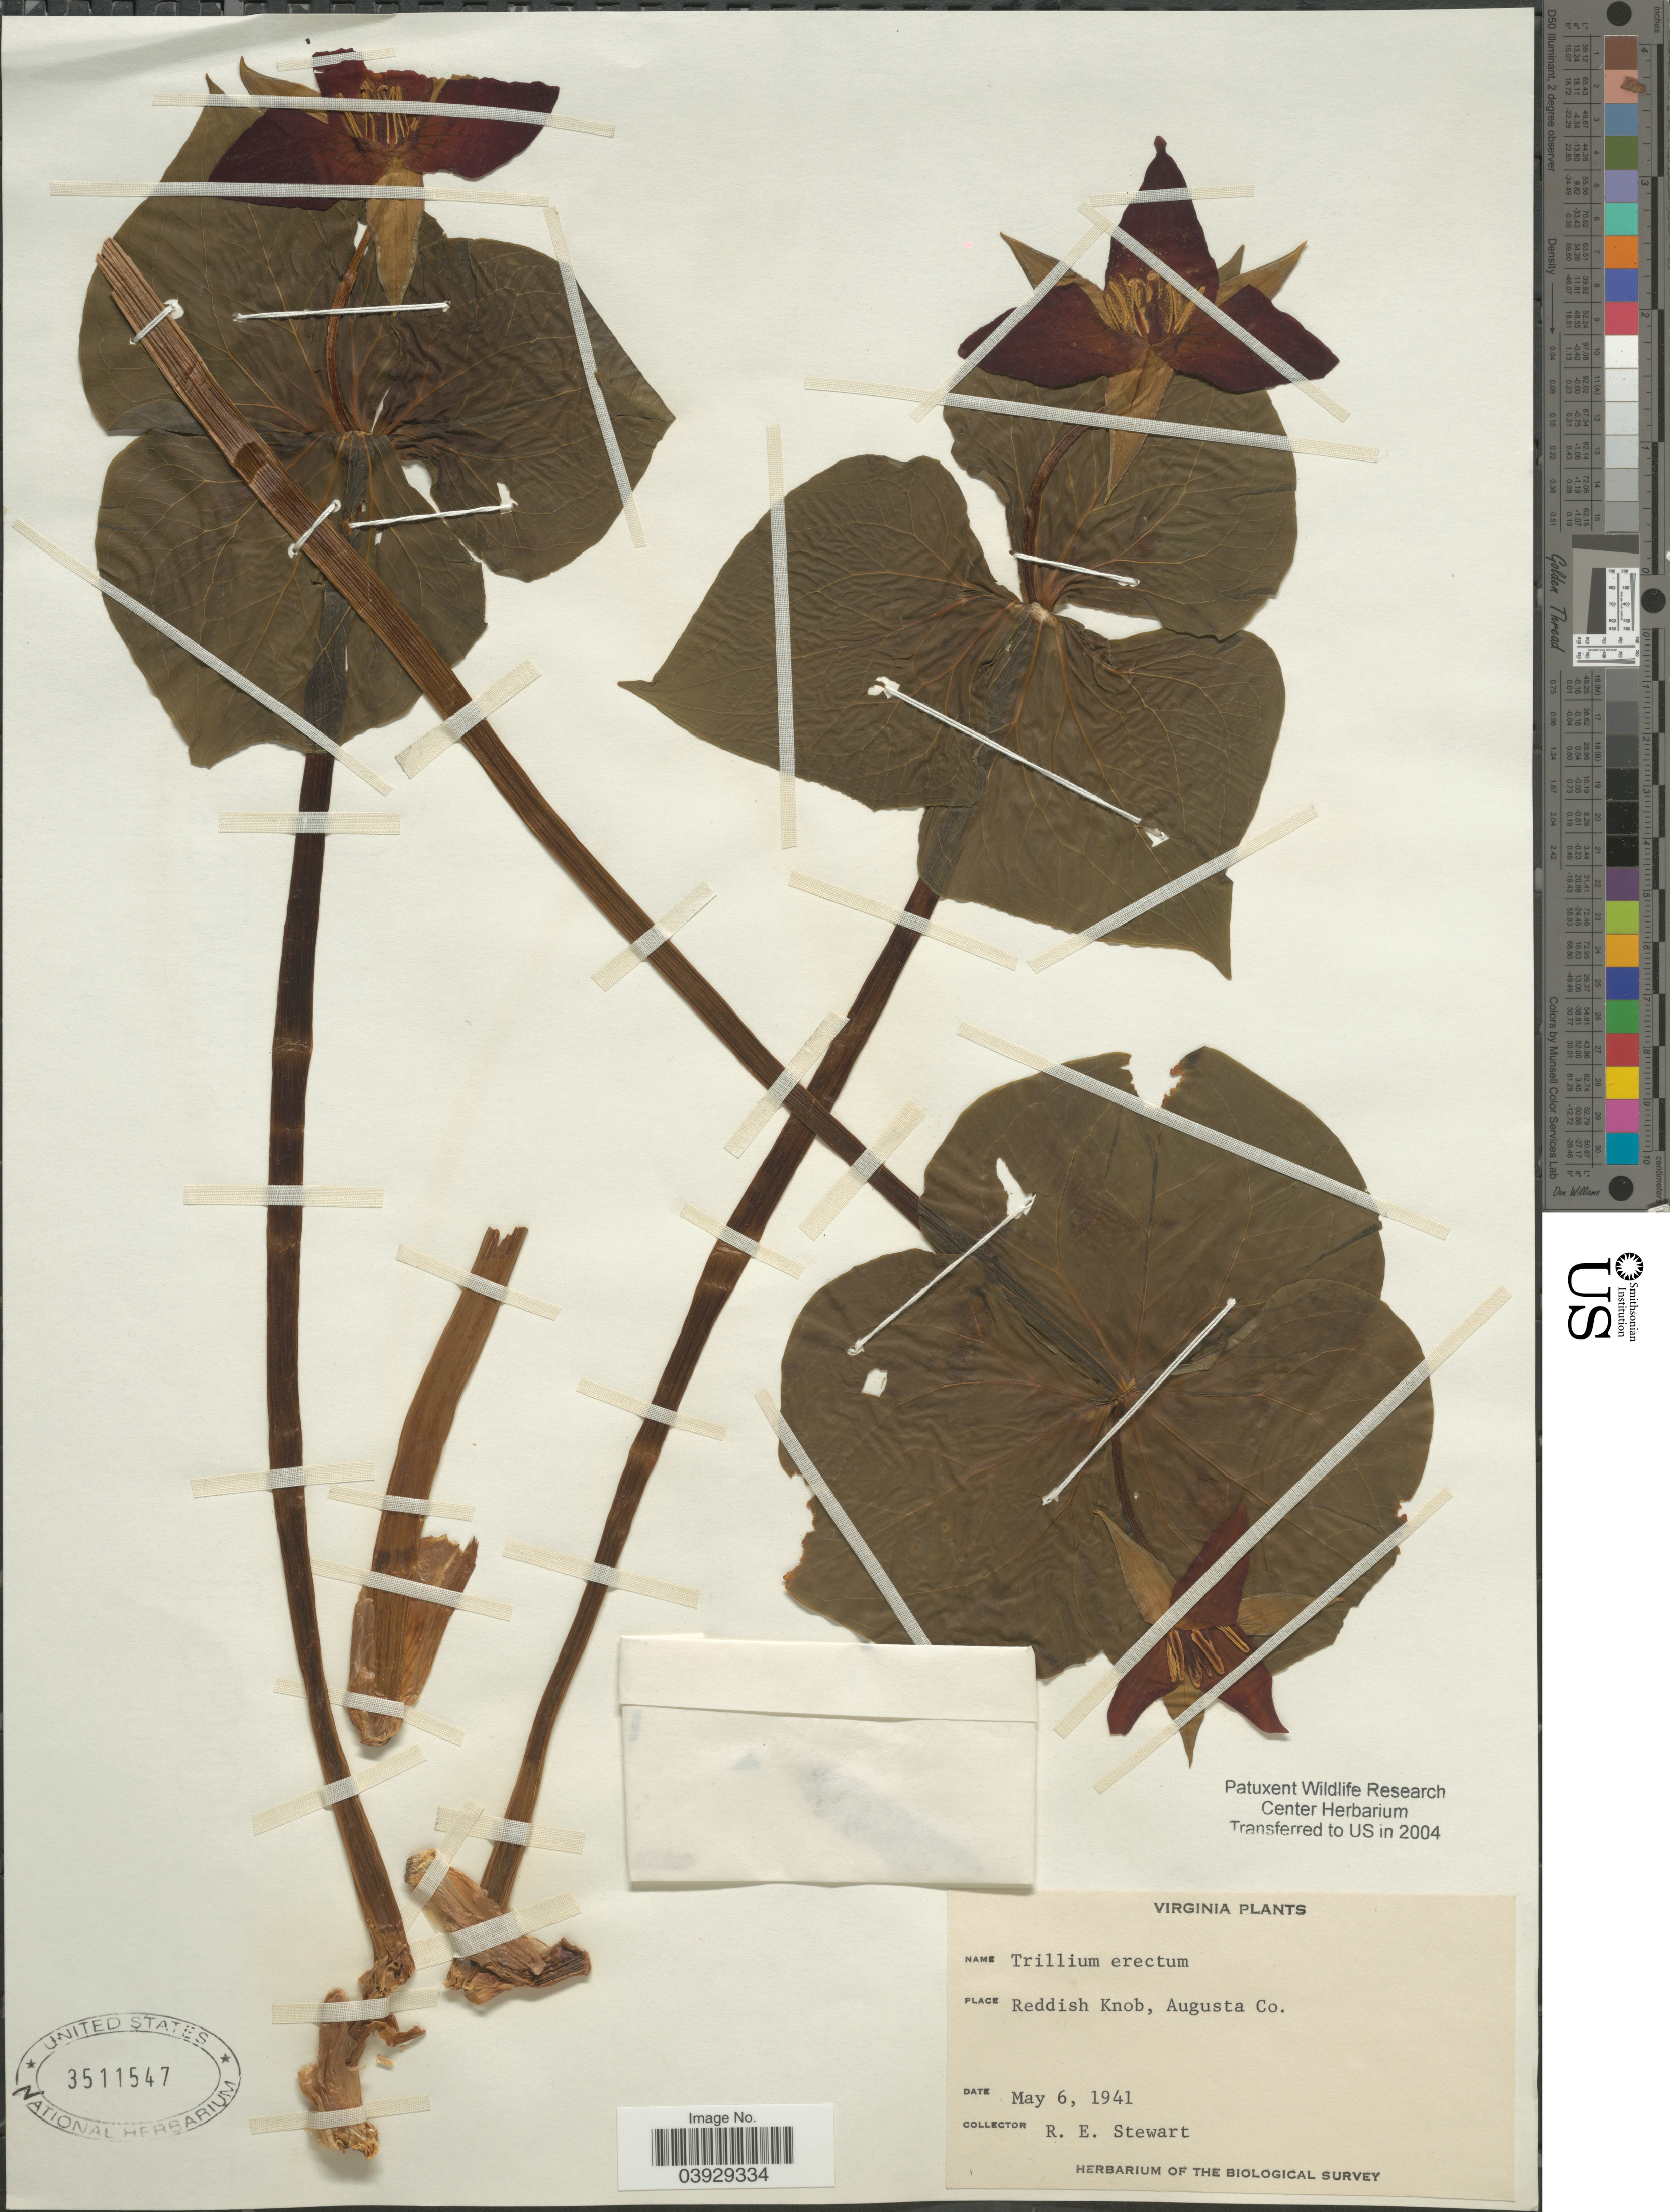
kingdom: Plantae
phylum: Tracheophyta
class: Liliopsida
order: Liliales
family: Melanthiaceae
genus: Trillium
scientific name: Trillium erectum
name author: L.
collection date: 1941-05-06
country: United States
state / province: Virginia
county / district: Augusta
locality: Reddish Knob, Augusta Co.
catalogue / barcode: US 3511547